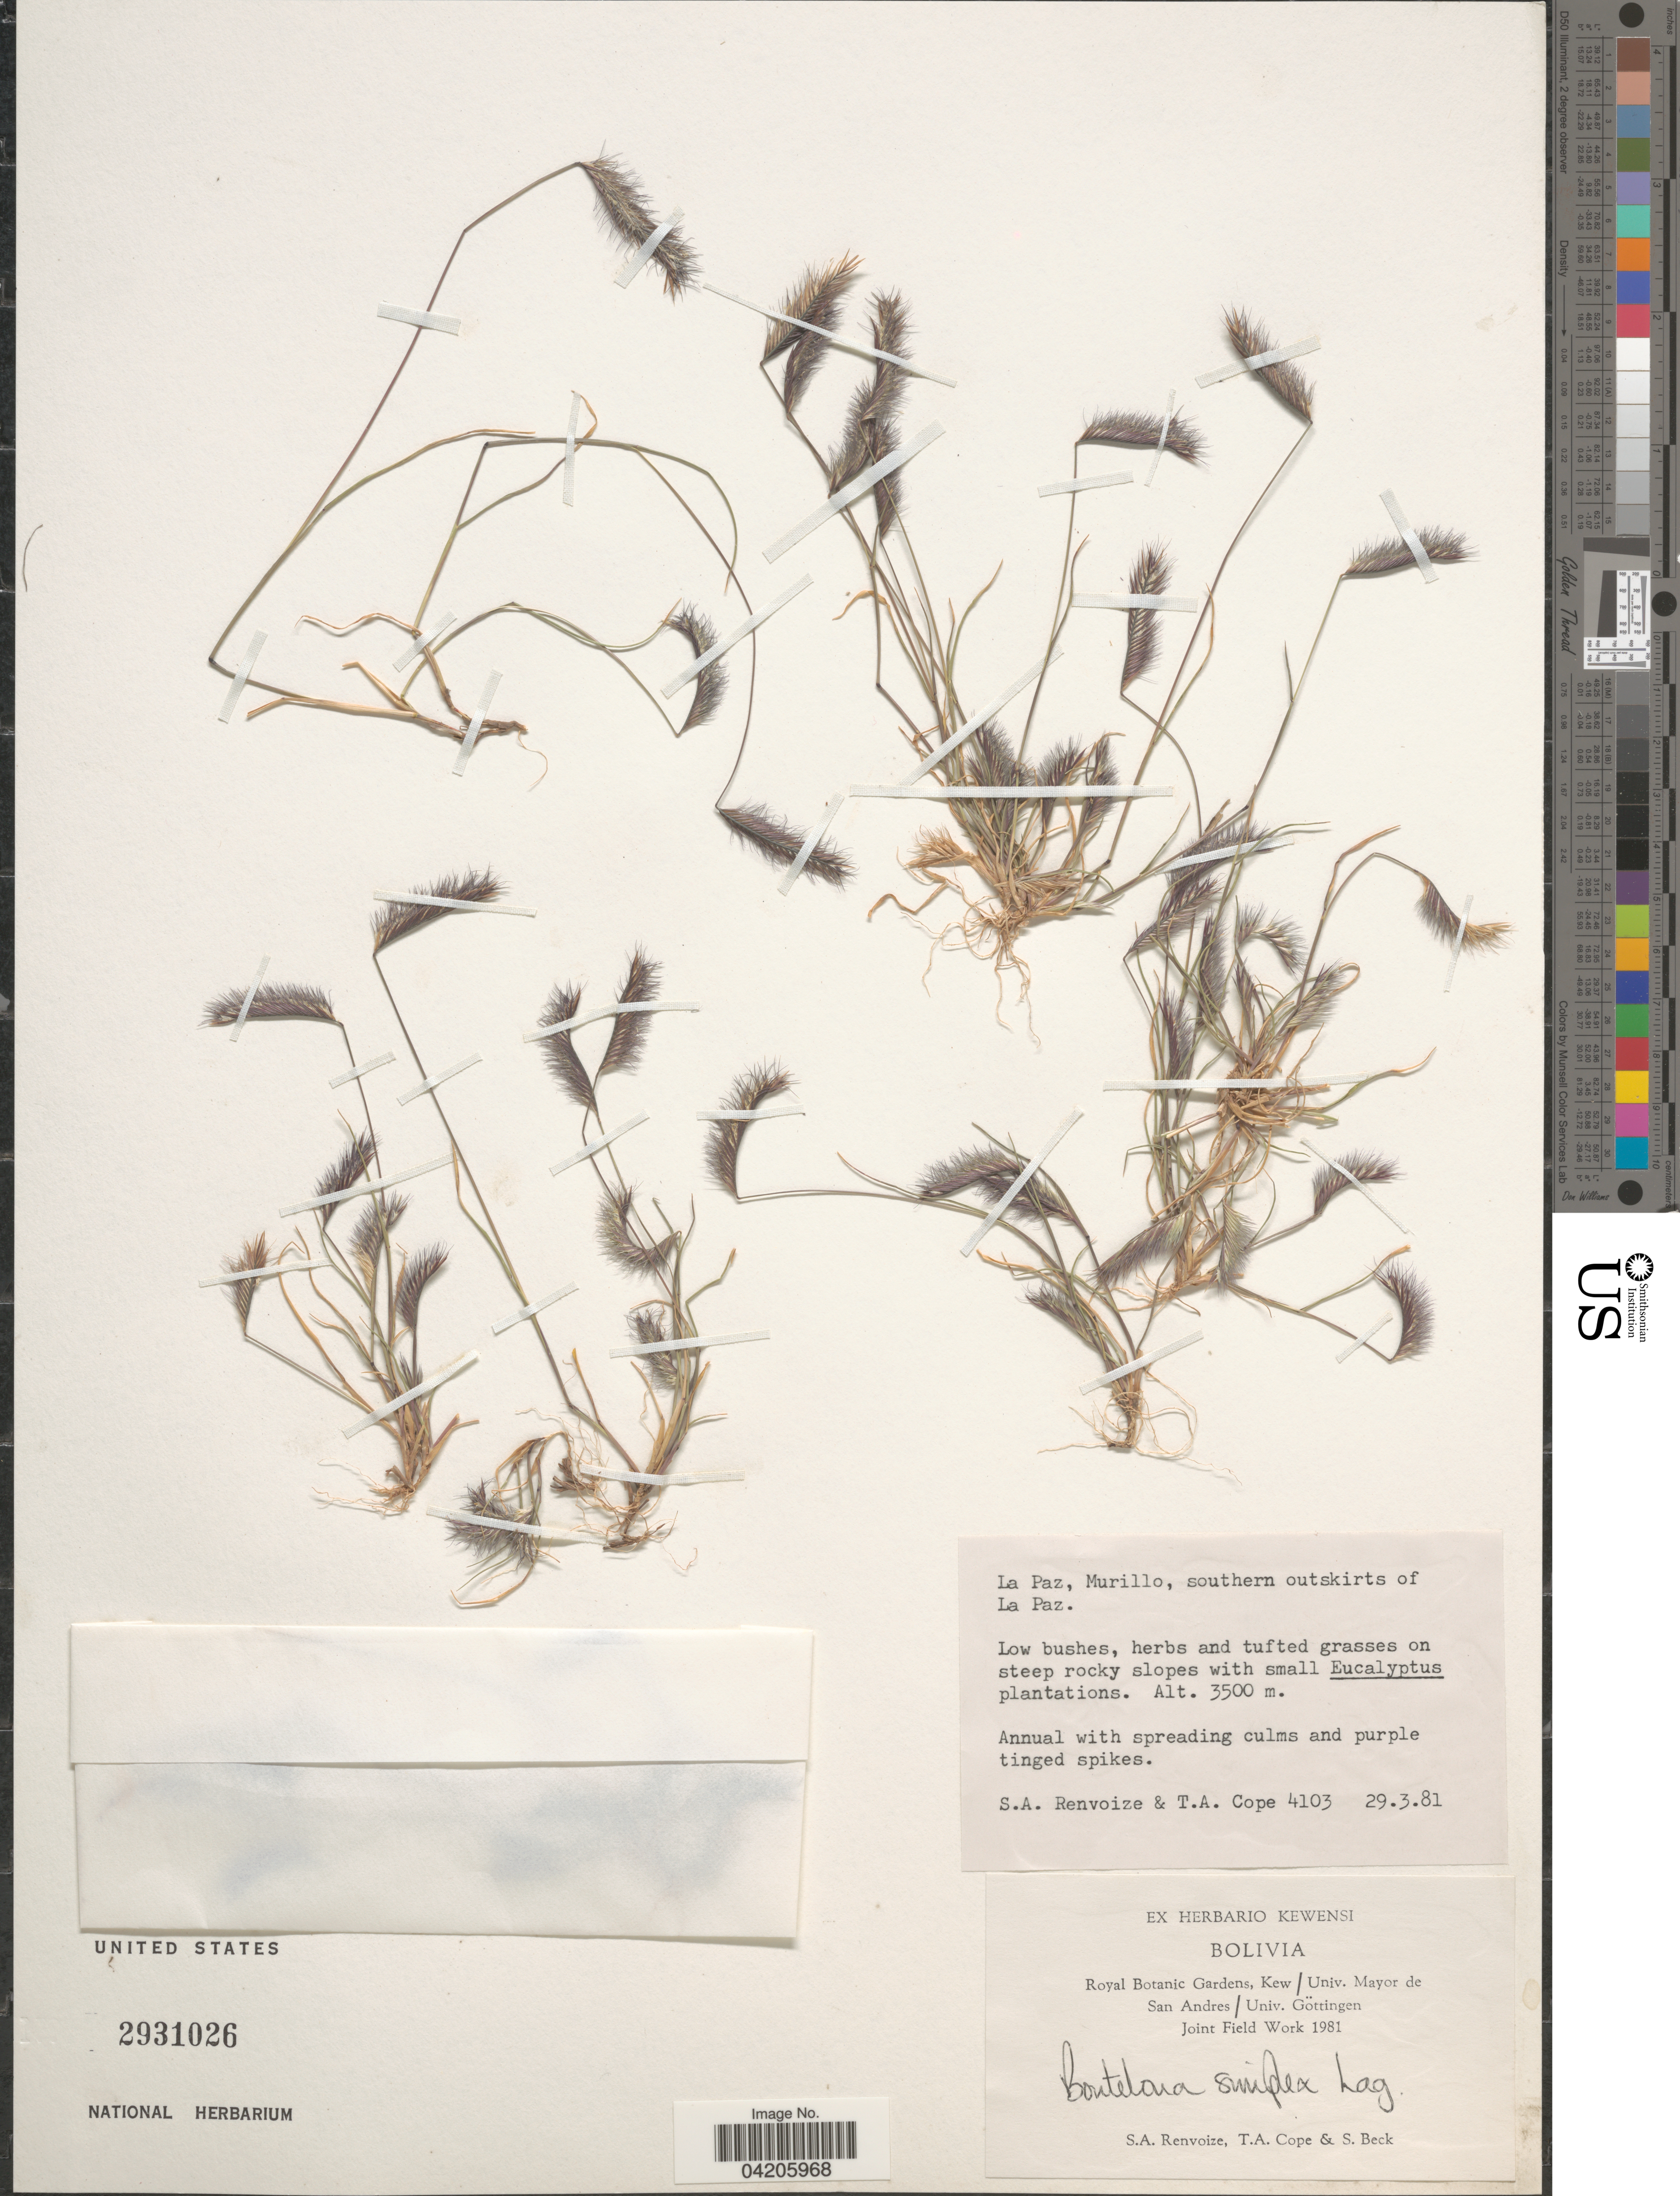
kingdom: Plantae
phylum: Tracheophyta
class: Liliopsida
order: Poales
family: Poaceae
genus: Bouteloua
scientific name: Bouteloua simplex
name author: Lag.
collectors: S. A. Renvoize, T. A. Cope & S. G. Beck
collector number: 4103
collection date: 1981-03-29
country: Bolivia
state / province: La Paz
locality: Murillo, southern outskirts of La Paz. On steep rocky slopes. Royal Botanic Gardens, Kew / Univ. Mayor de San Andres / Univ. Göttingen Joint Field Work 1981 [unsure placement].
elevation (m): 3500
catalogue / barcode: US 2931026